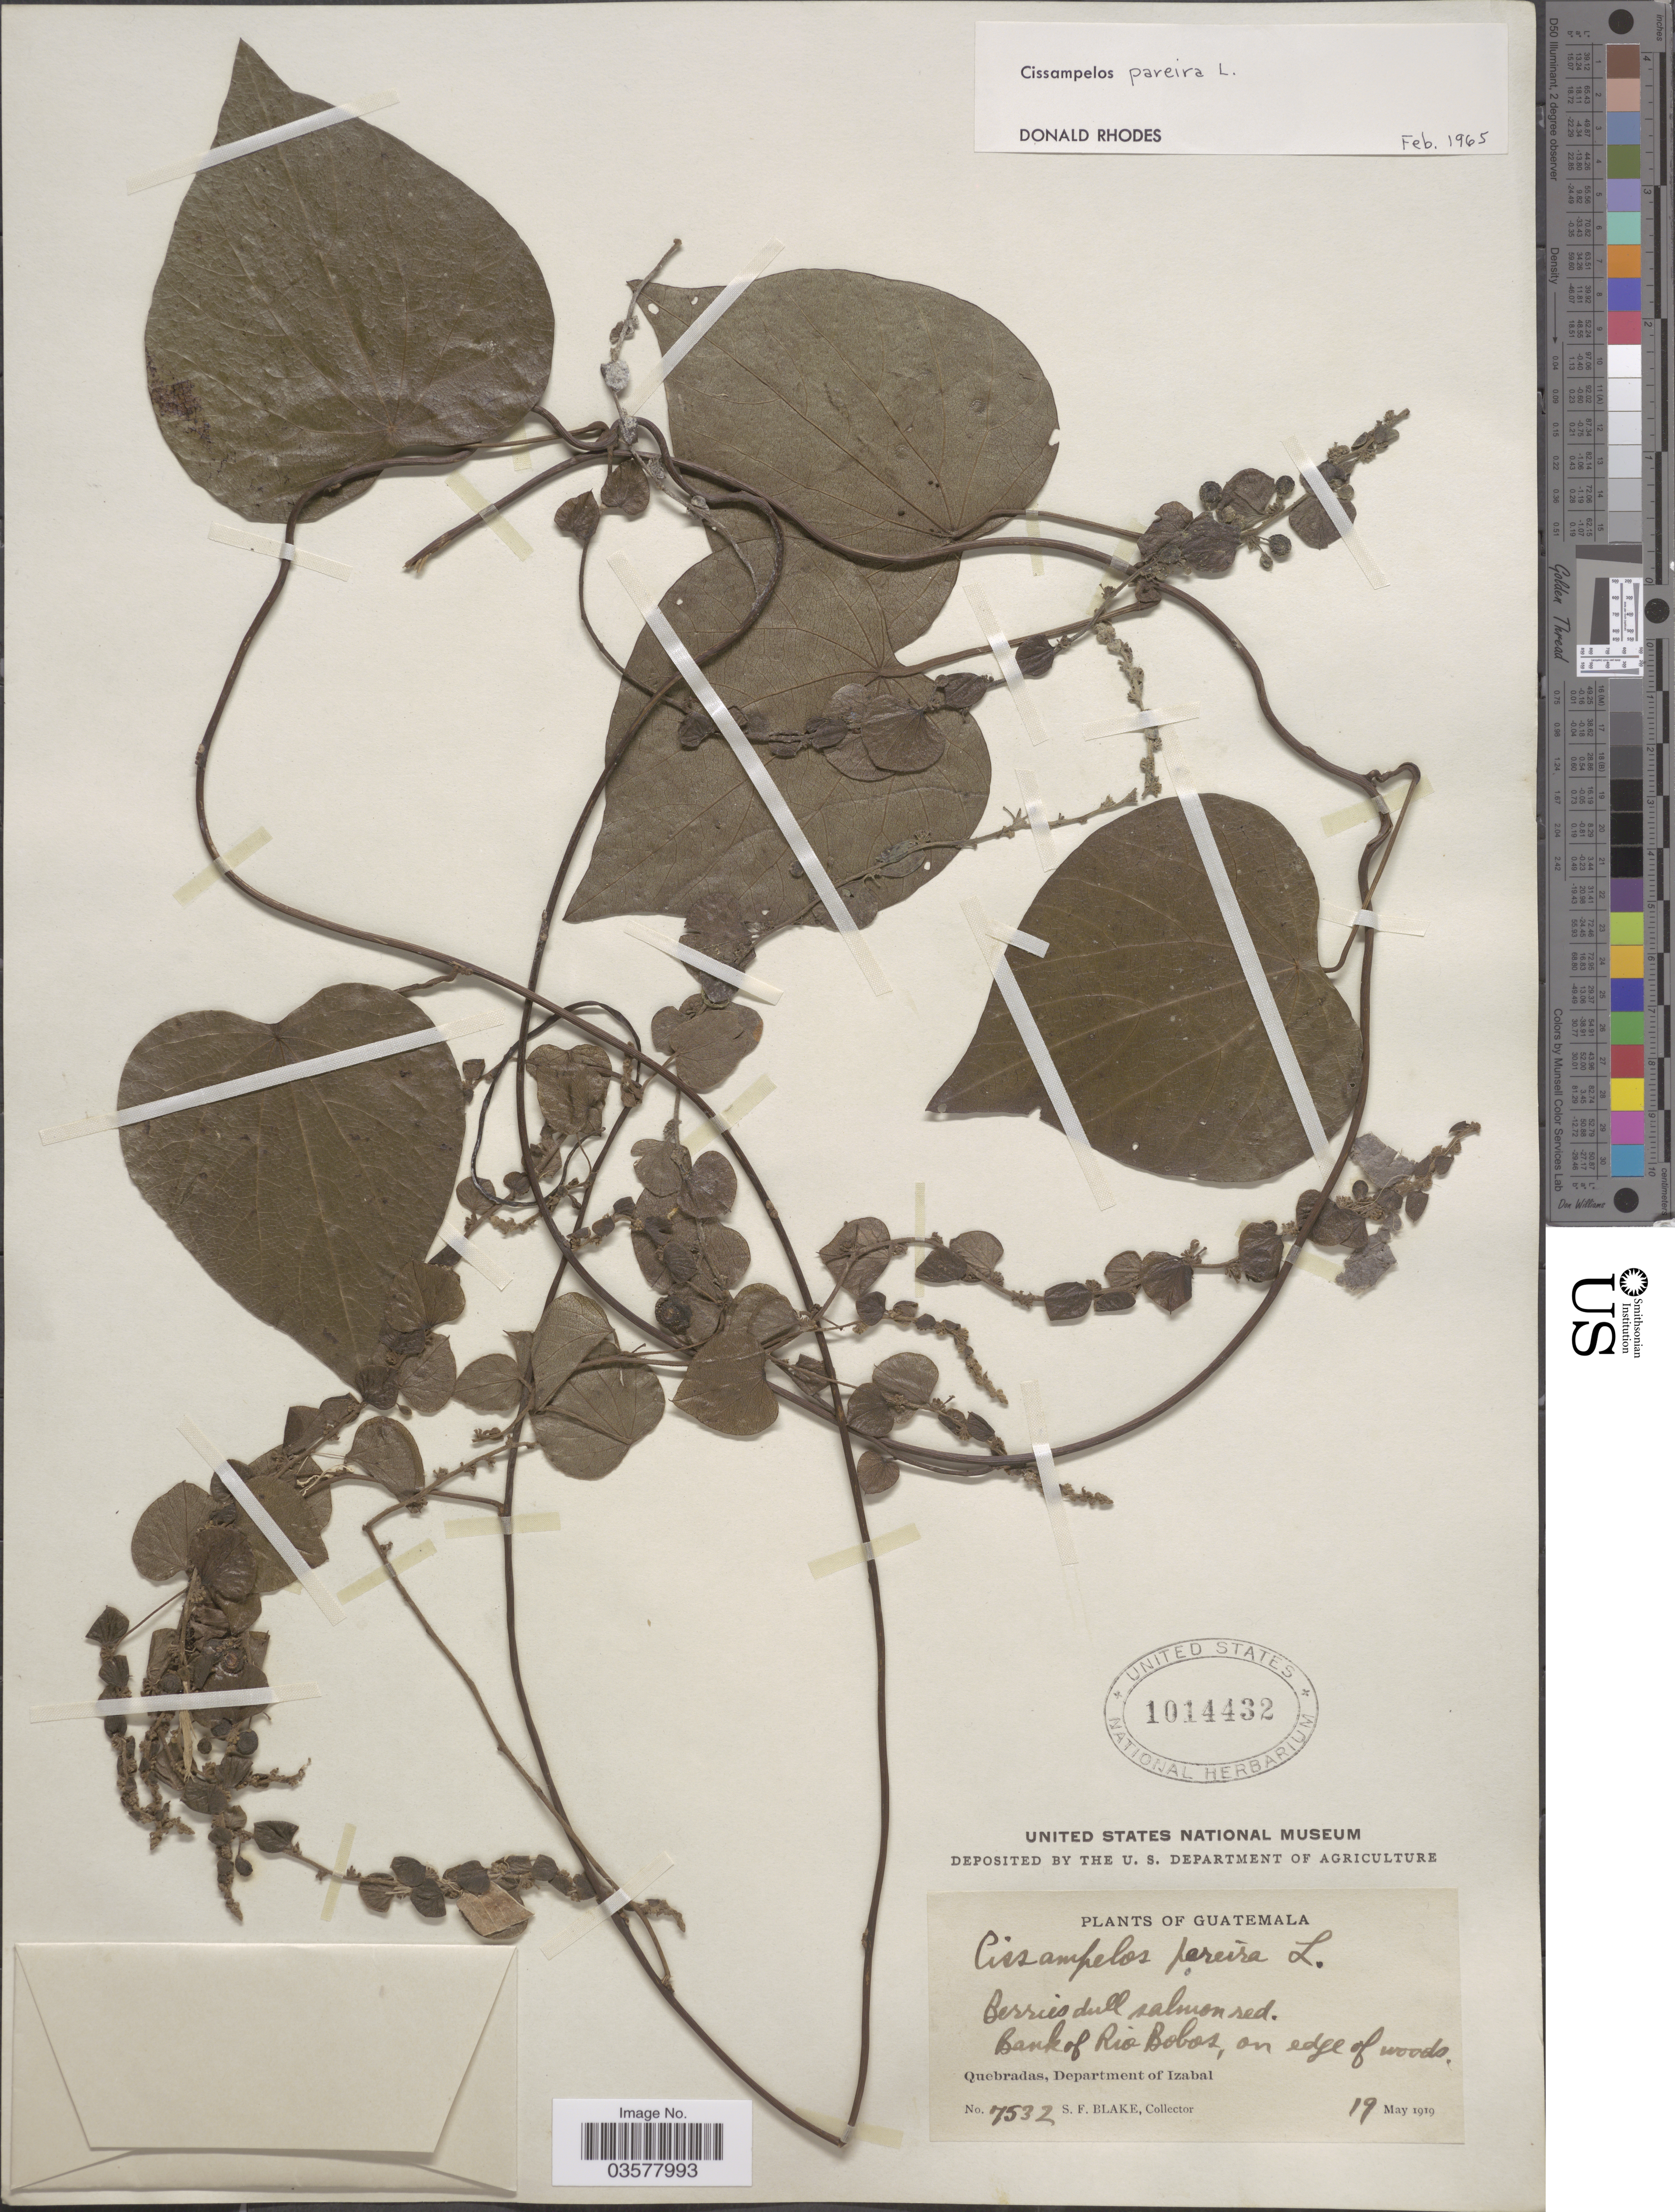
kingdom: Plantae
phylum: Tracheophyta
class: Magnoliopsida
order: Ranunculales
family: Menispermaceae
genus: Cissampelos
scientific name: Cissampelos pareira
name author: L.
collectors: S. Blake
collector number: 7532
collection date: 1919-05-19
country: Guatemala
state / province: Izabal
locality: Bank of Rio Bobos. Quebradas, Department of Izabal.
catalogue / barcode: US 1014432